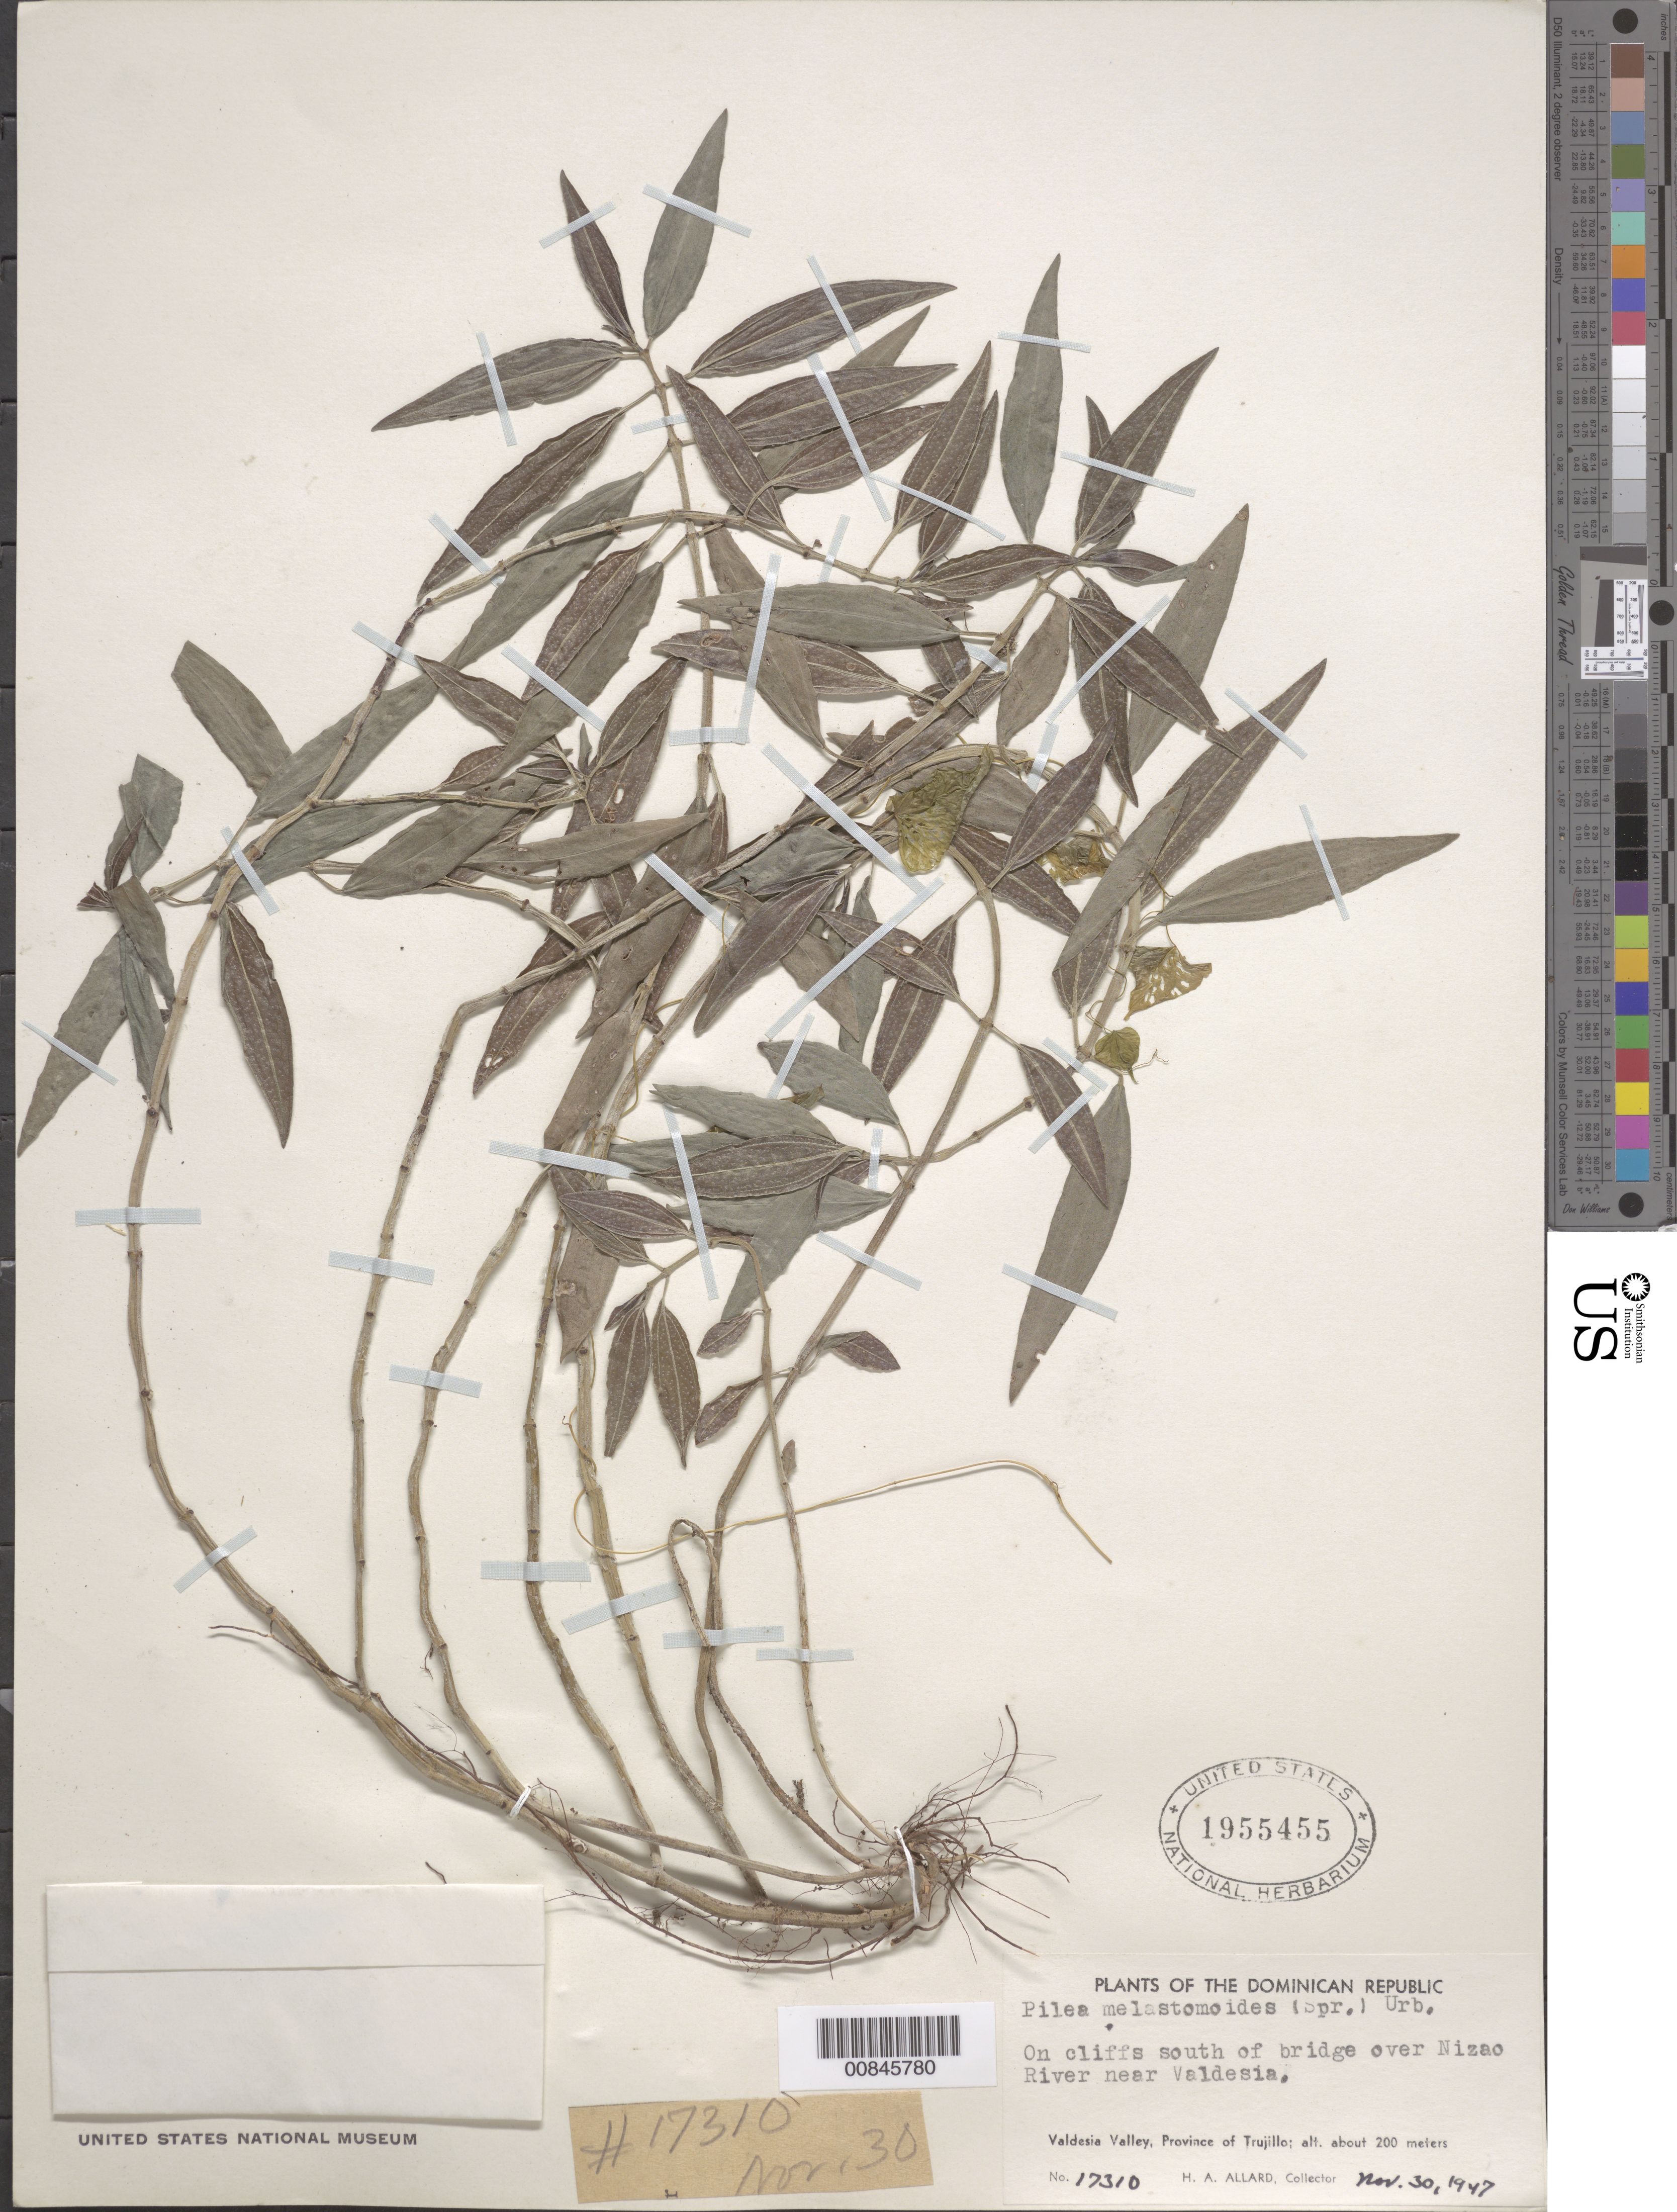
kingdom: Plantae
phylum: Tracheophyta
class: Magnoliopsida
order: Rosales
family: Urticaceae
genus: Pilea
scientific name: Pilea melastomoides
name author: (Spreng.) Urb.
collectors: H. A. Allard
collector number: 17310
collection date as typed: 30 Nov 1947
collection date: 1947-11-30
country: Dominican Republic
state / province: San Cristóbal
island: Hispaniola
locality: On cliffs south of bridge over Nizao River near Valdesia. Valdesia Valley, Province of Trujillo (obsolete).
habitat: On cliffs.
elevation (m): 200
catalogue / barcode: US 1955455